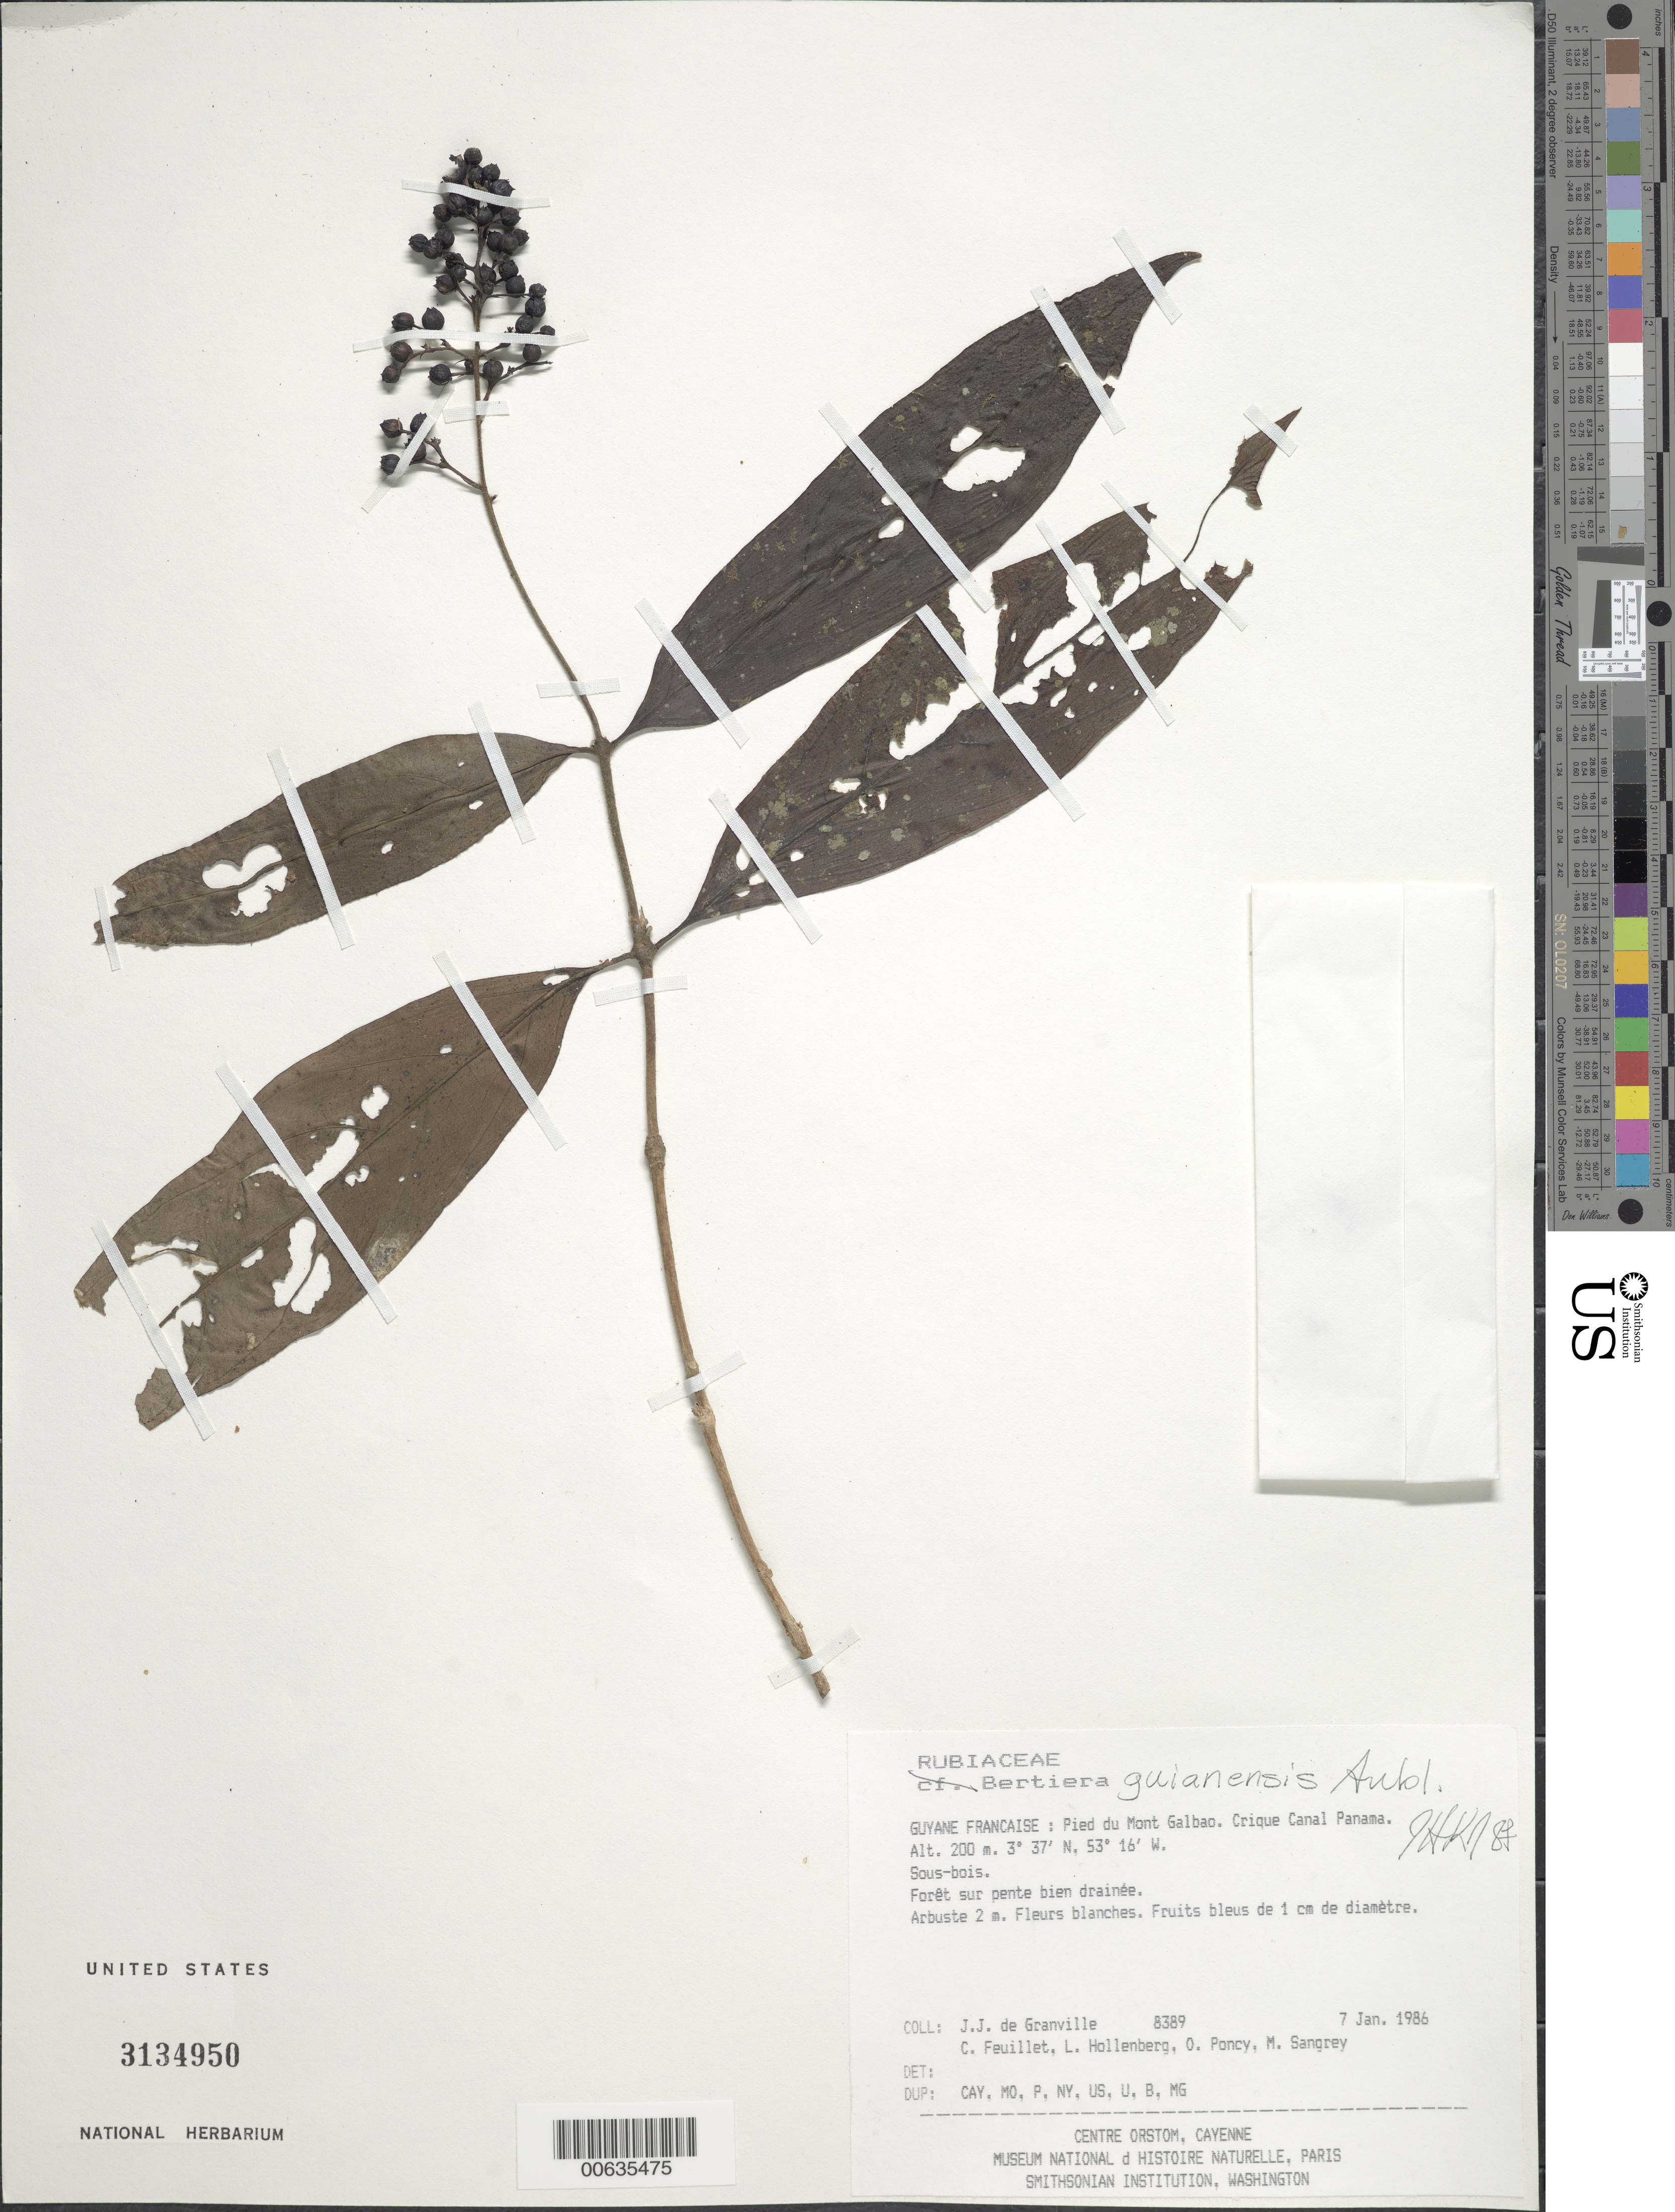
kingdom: Plantae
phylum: Tracheophyta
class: Magnoliopsida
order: Gentianales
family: Rubiaceae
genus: Bertiera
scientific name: Bertiera guianensis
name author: Aubl.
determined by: Kirkbride, J. H.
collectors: J.-J. de Granville, C. Feuillet, L. Hollenberg, O. Poncy & M. S. Sangrey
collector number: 8389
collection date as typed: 7-Jan-86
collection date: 1986-01-07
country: French Guiana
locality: Pied du Mont Galbao. Crique Canal Panama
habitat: Sous-bois; forêt sur pent bien drainée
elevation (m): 200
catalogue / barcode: US 3134950